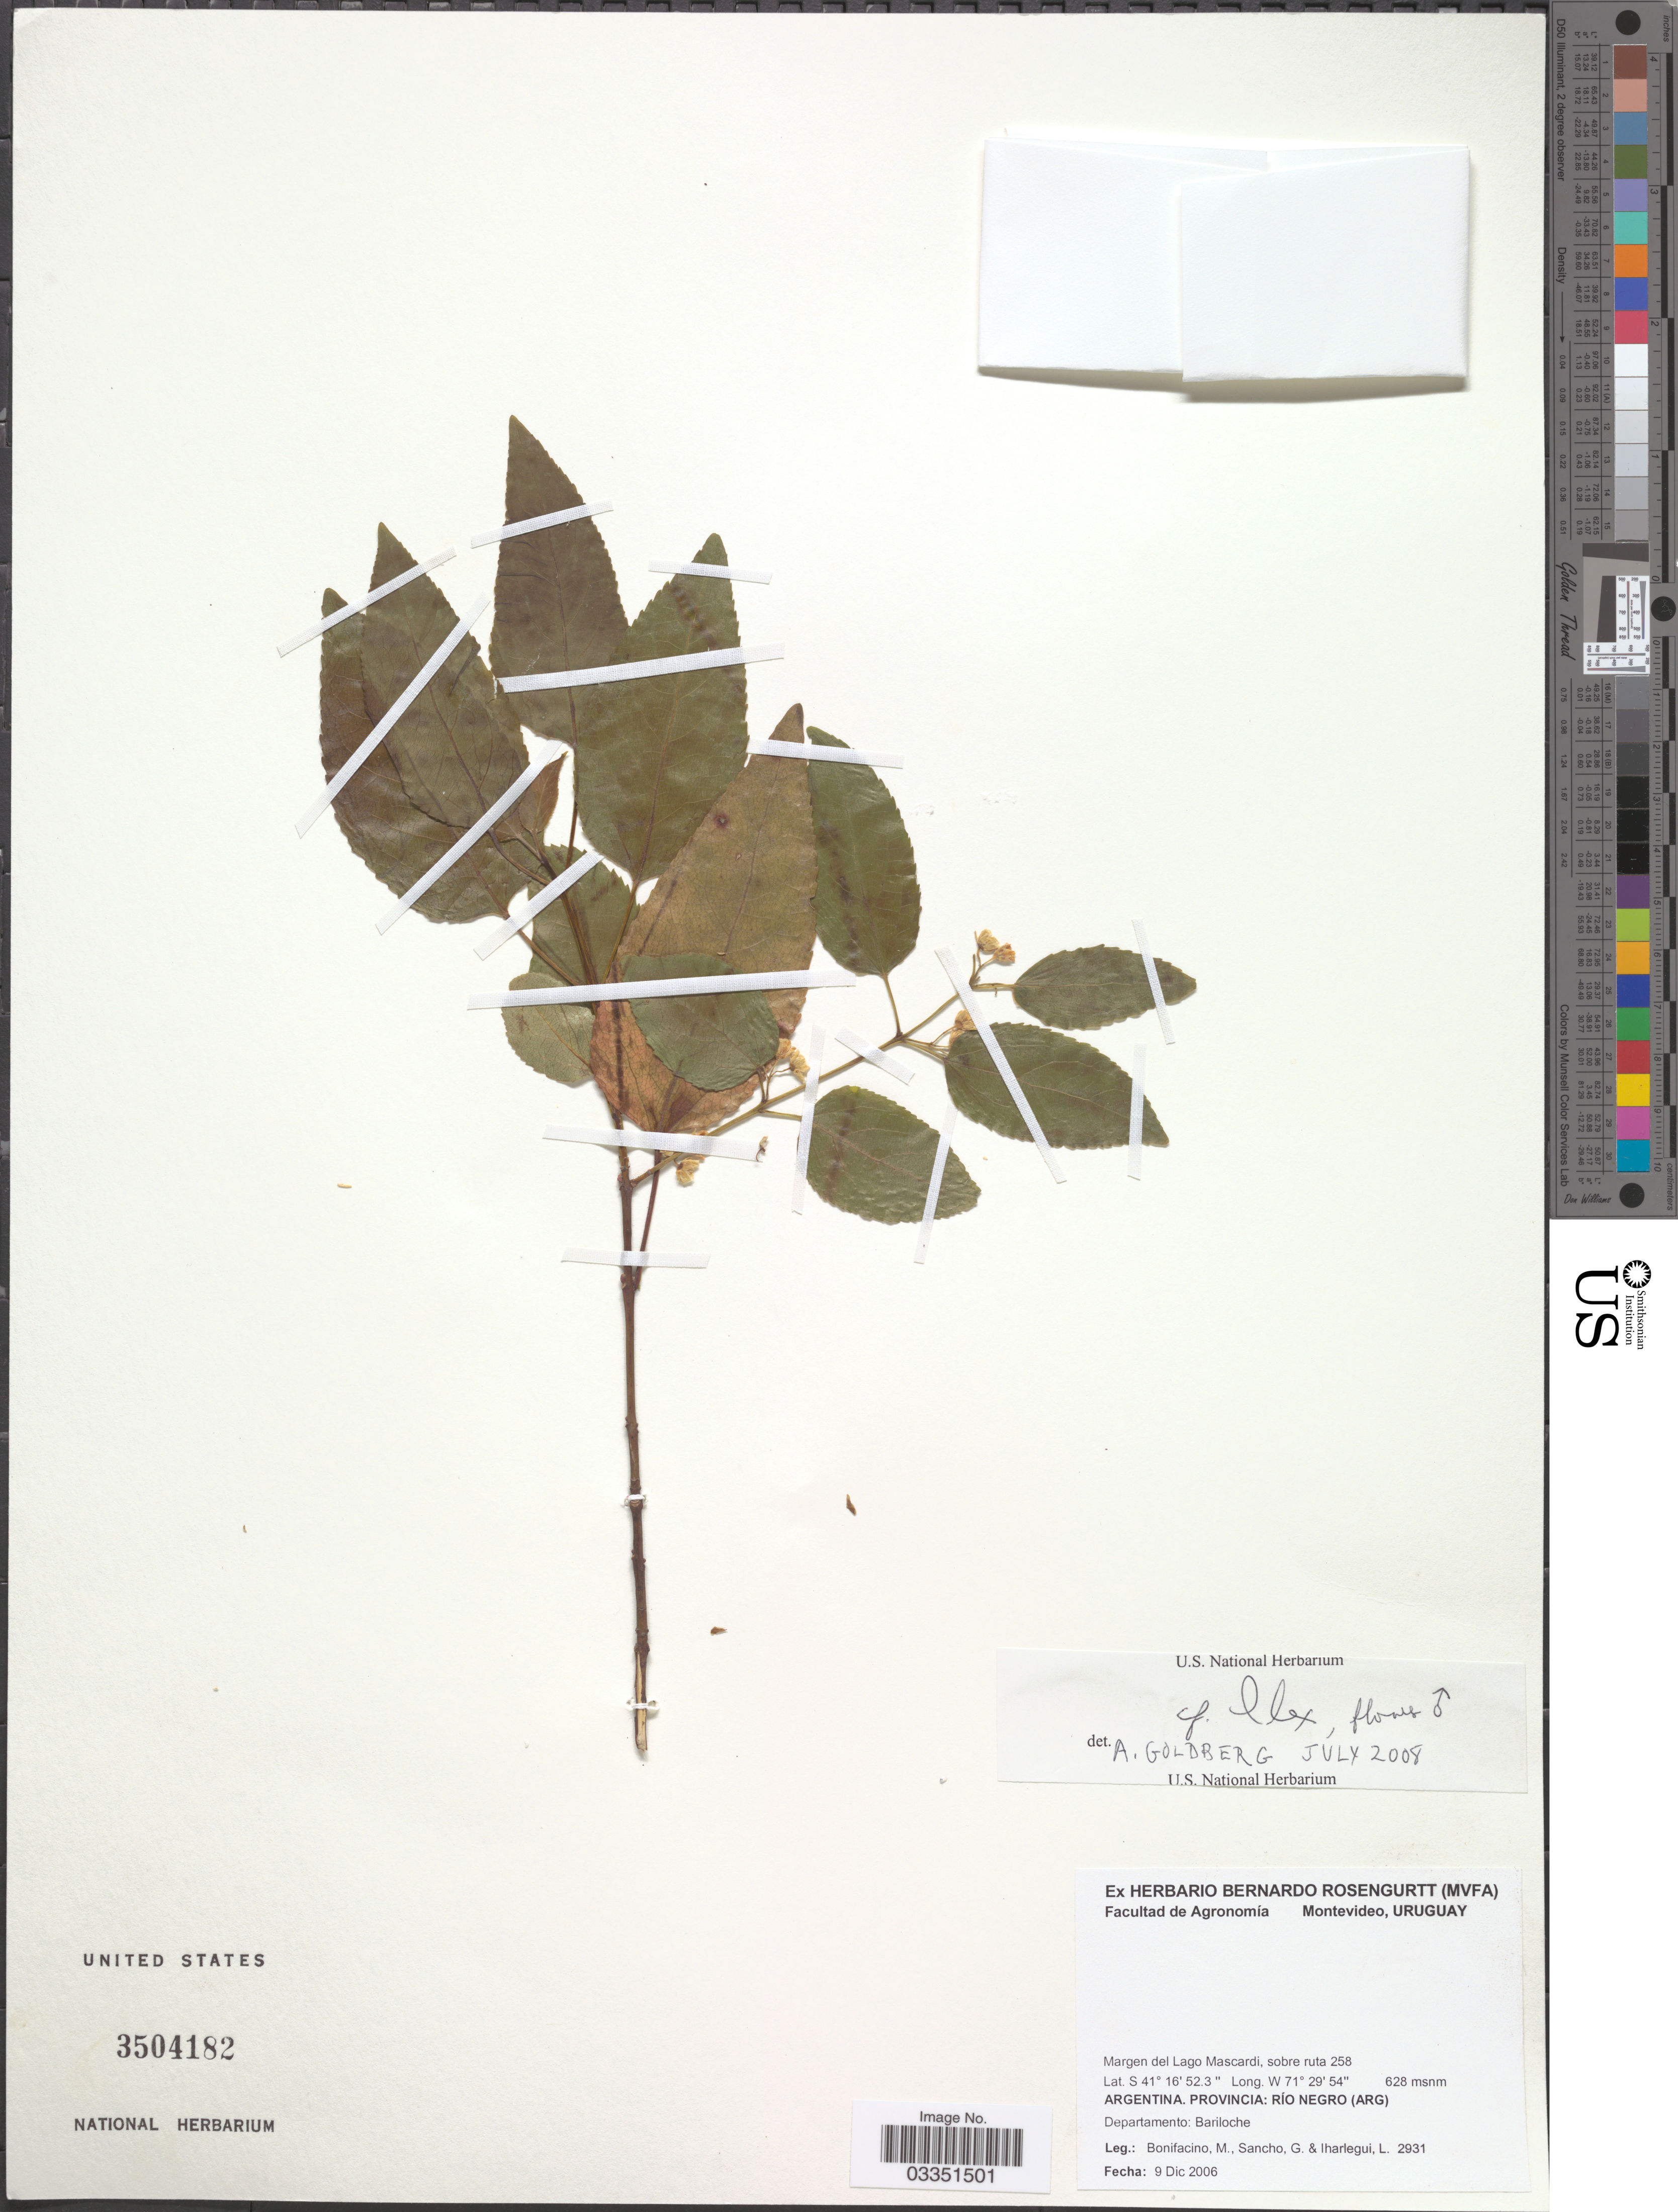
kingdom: Plantae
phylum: Tracheophyta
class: Magnoliopsida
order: Aquifoliales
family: Aquifoliaceae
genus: Ilex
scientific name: Ilex sp.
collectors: M. Bonifacino, G. Sancho & L. Iharlegui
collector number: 2931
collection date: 2006-12-09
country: Argentina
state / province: Rio Negro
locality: Margen del Lago Mascardi, sobre ruta 258. Departamento: Bariloche.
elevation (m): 628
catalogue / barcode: US 3504182